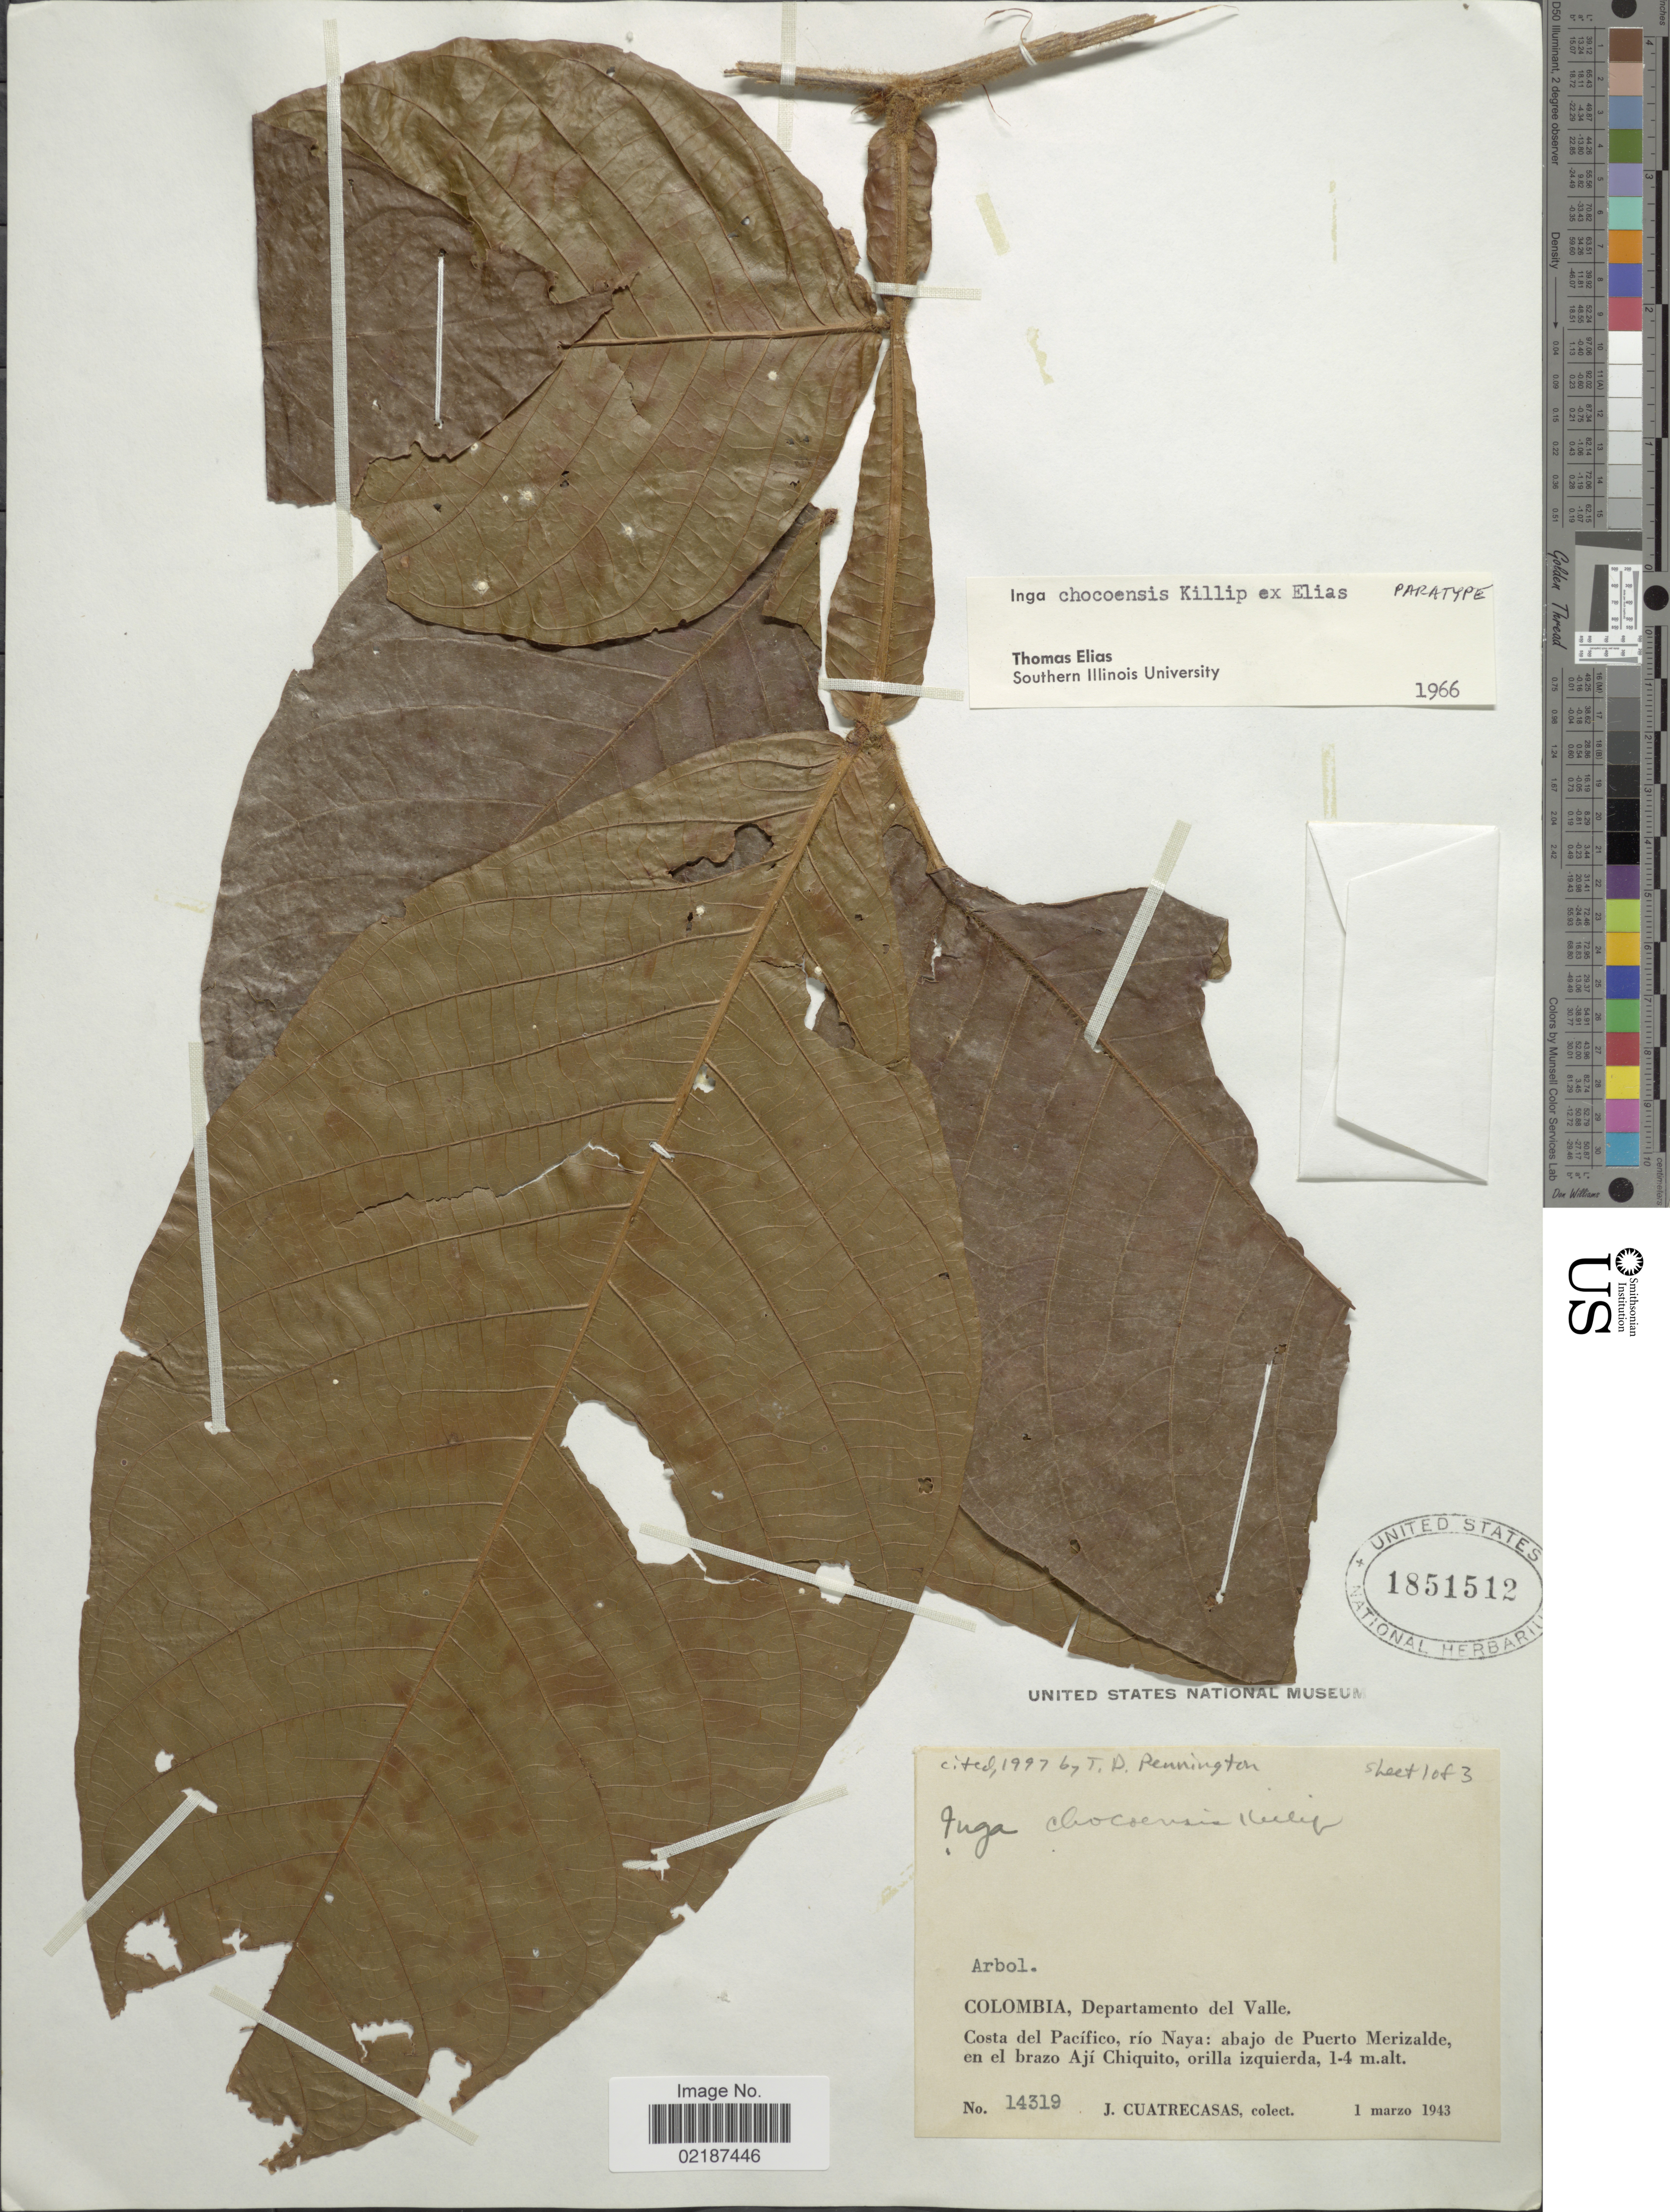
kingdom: Plantae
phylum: Tracheophyta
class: Magnoliopsida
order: Fabales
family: Fabaceae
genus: Inga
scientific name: Inga chocoensis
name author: Killip ex T.S. Elias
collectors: J. Cuatrecasas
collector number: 14319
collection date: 1943-03-01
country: Colombia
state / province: Valle del Cauca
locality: Departamento del Valle. Costa del Pacifico, rio Naya: abajo de Puerto Merizalde, en el brazo Aji Chiquito, orilla izquierda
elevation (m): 1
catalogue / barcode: US 1851512